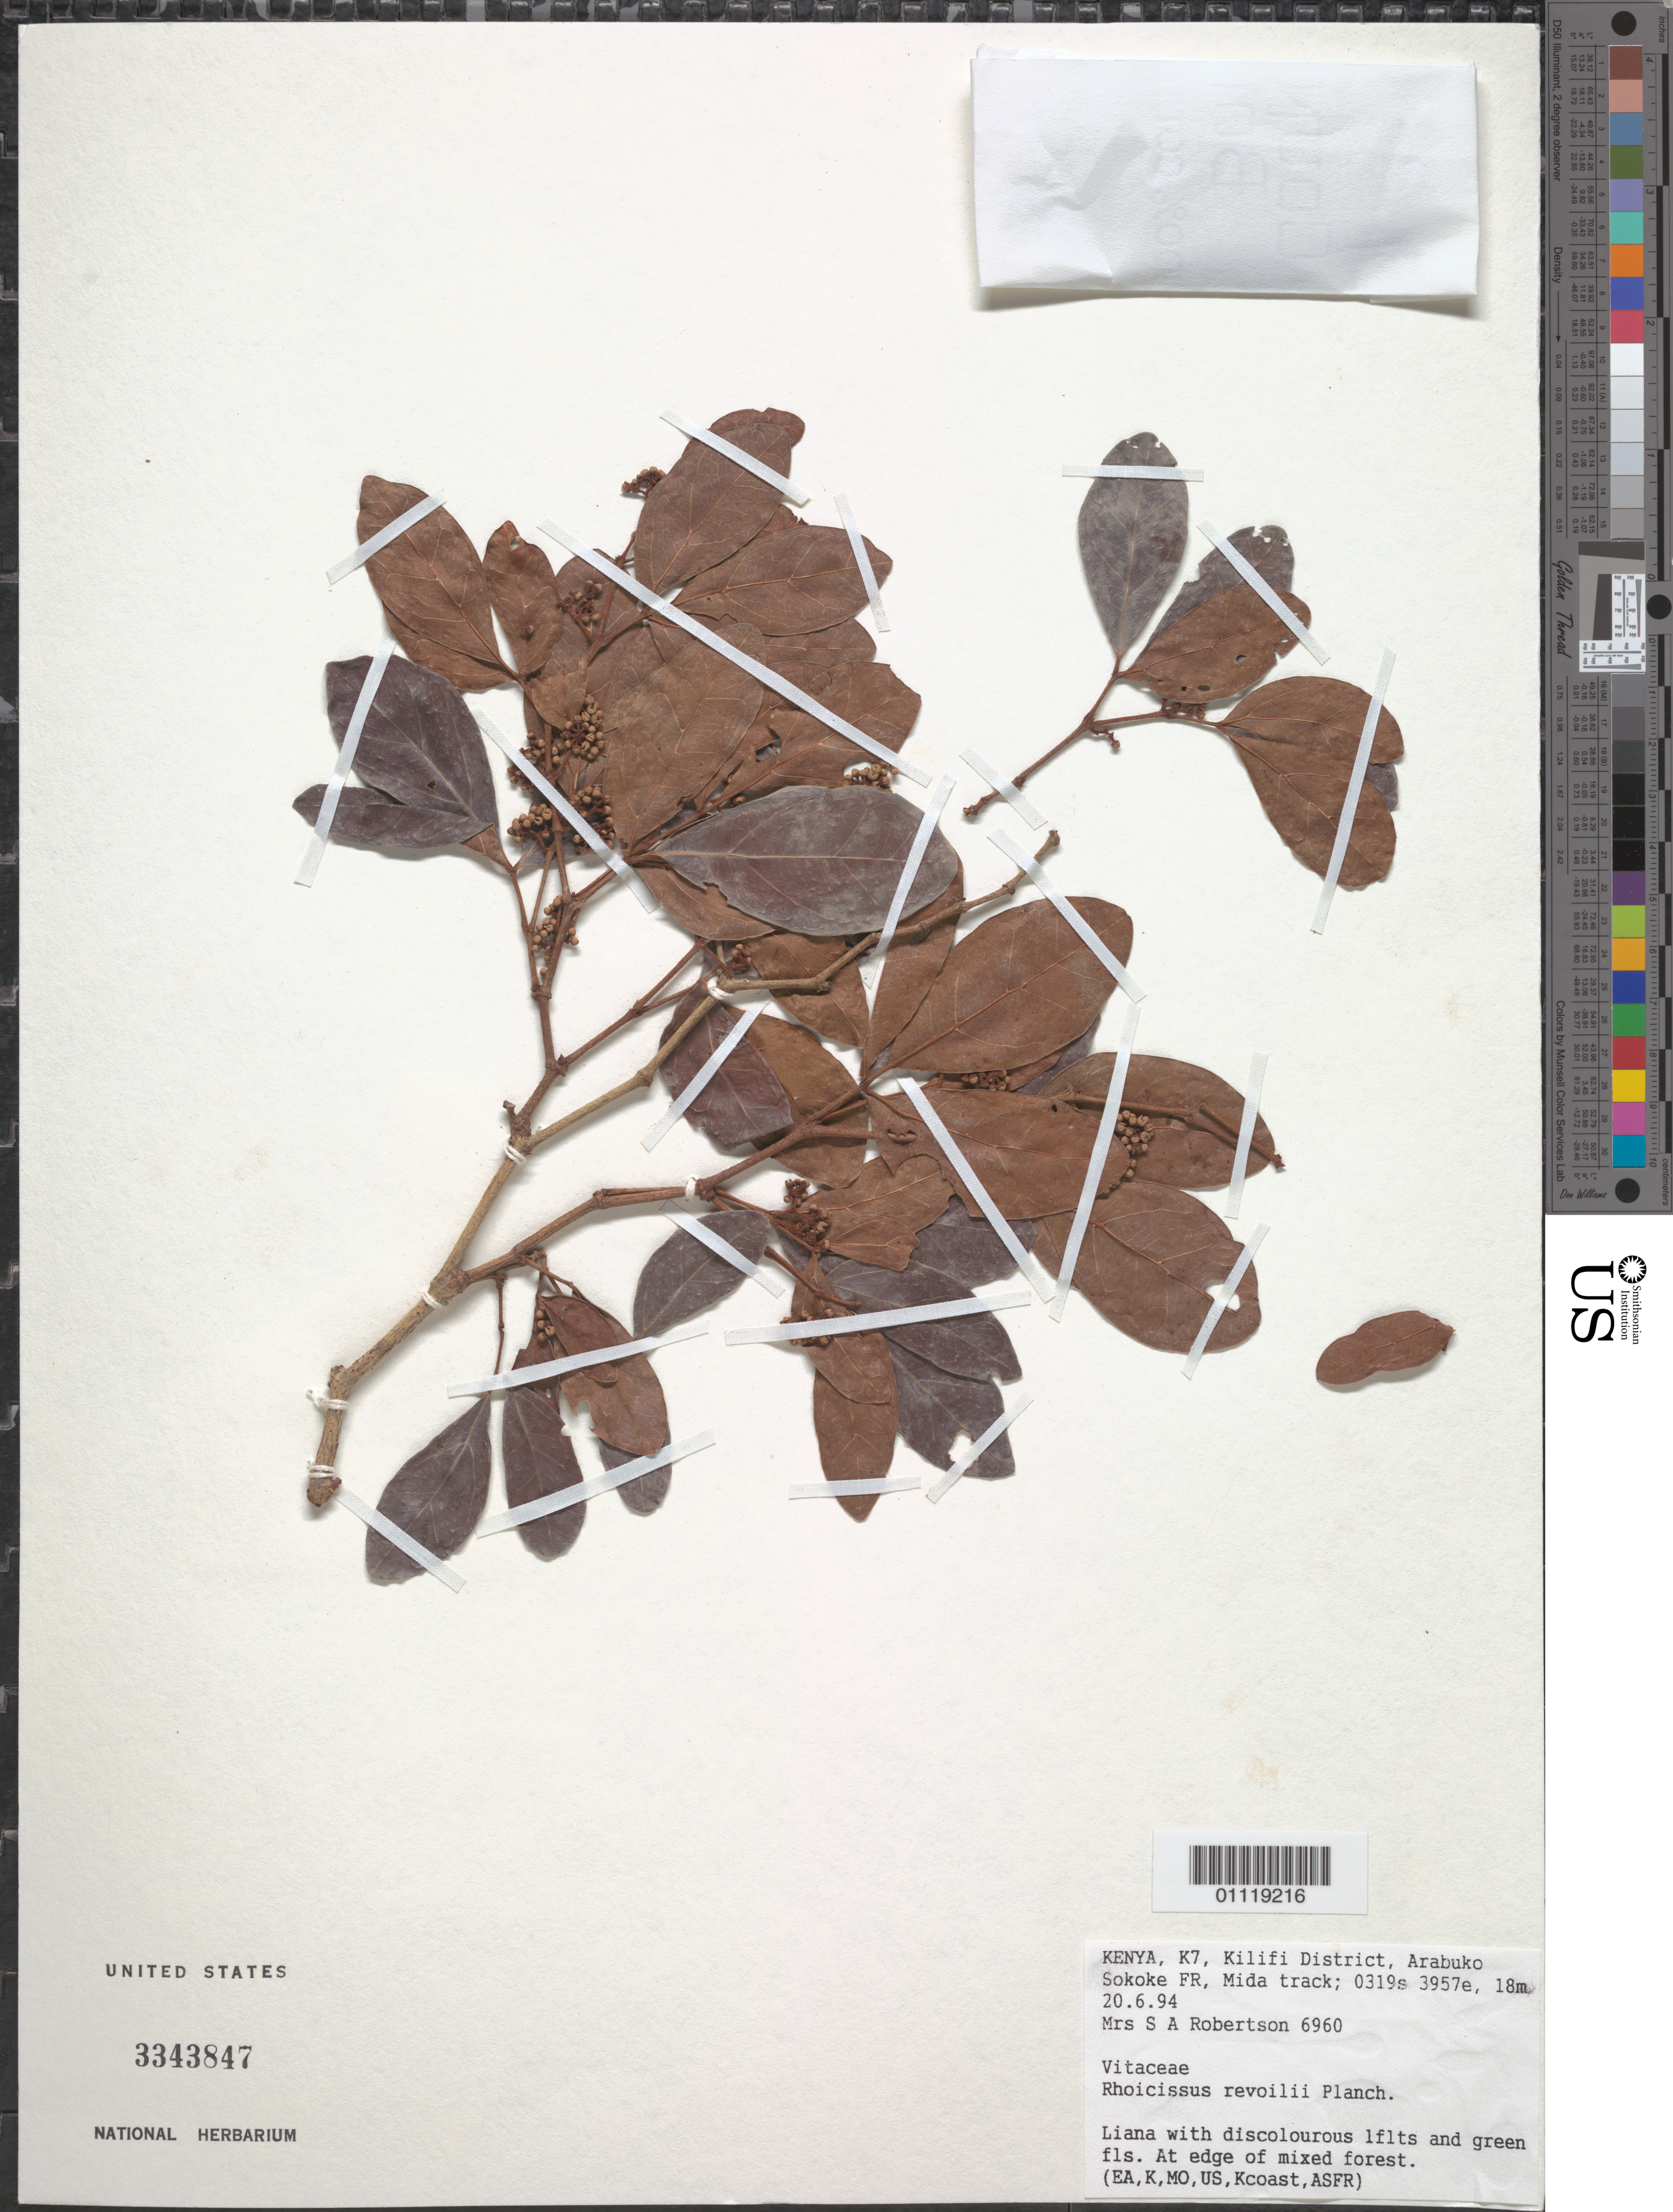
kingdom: Plantae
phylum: Tracheophyta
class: Magnoliopsida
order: Vitales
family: Vitaceae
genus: Rhoicissus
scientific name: Rhoicissus revoilii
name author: Planch.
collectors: Mrs. S. A. Robertson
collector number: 6960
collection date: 1994-06-20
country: Kenya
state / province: Kilifi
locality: Arabuko Sokoke FR, Mida track.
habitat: At edge of mixed forest.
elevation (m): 18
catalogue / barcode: US 3343847